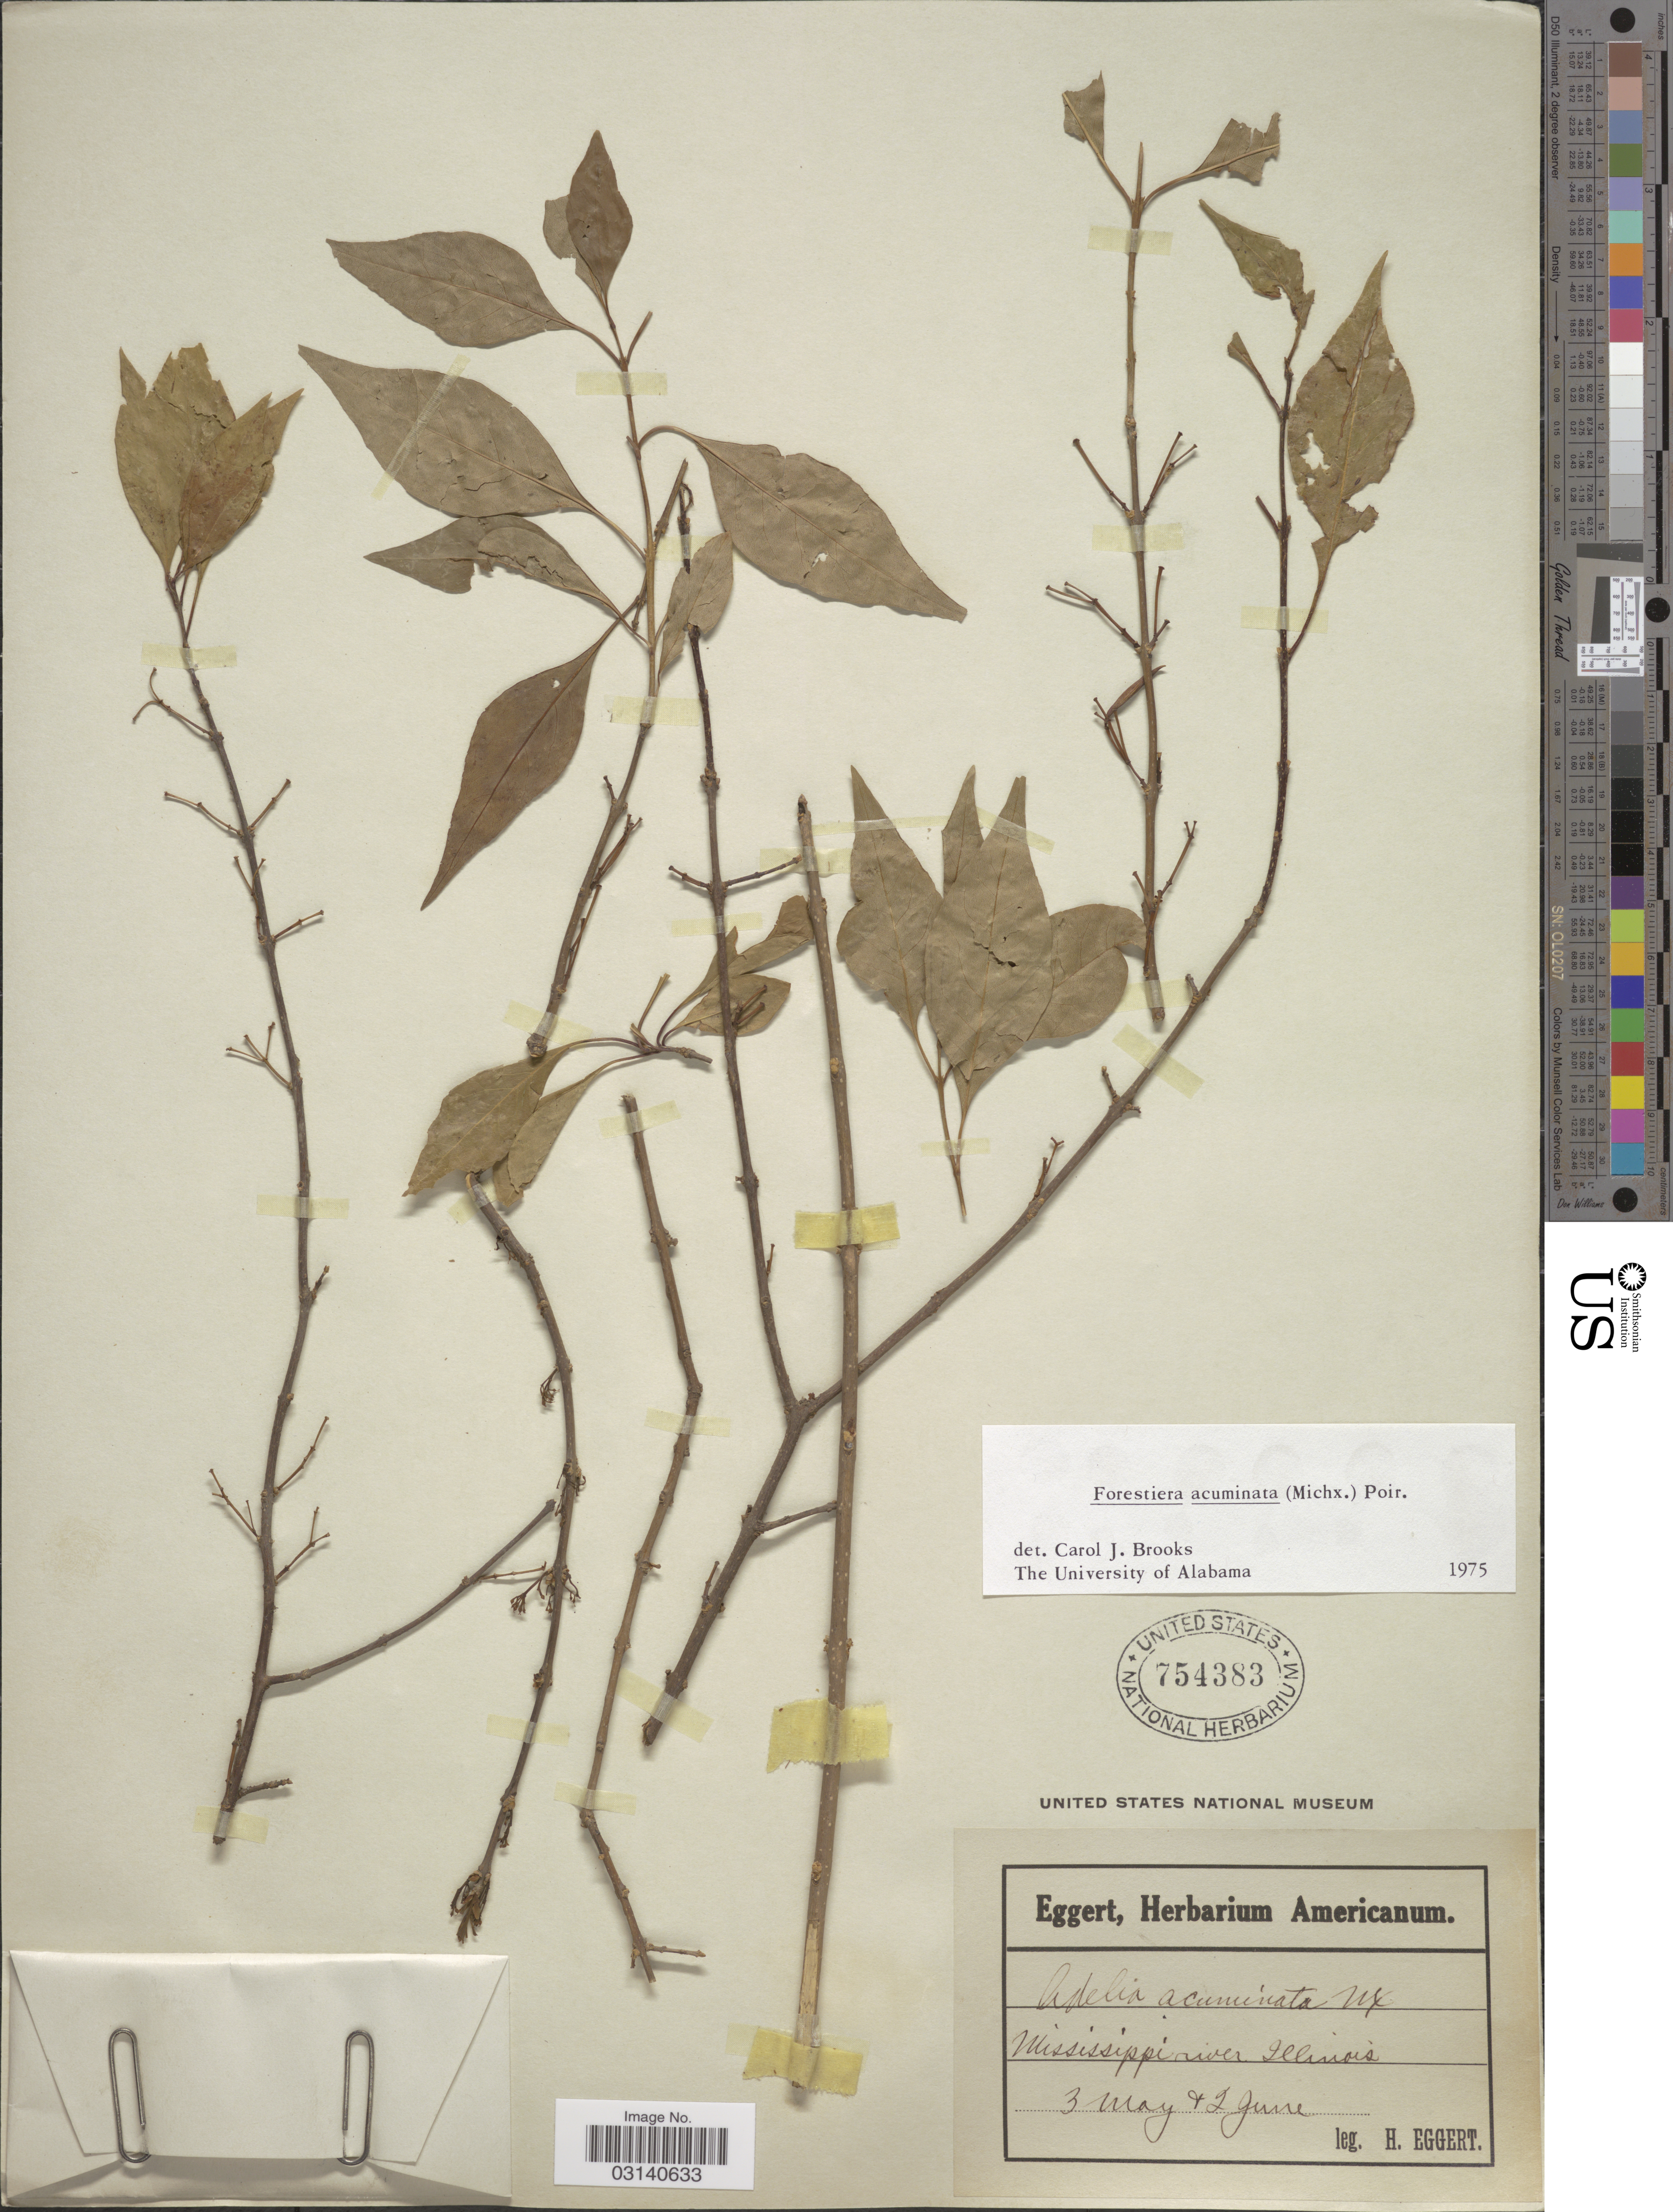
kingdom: Plantae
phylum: Tracheophyta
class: Magnoliopsida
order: Lamiales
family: Oleaceae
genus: Forestiera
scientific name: Forestiera acuminata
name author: (Michx.) Poir.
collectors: H. Eggert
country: United States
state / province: Illinois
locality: Mississippi river.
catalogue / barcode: US 754383